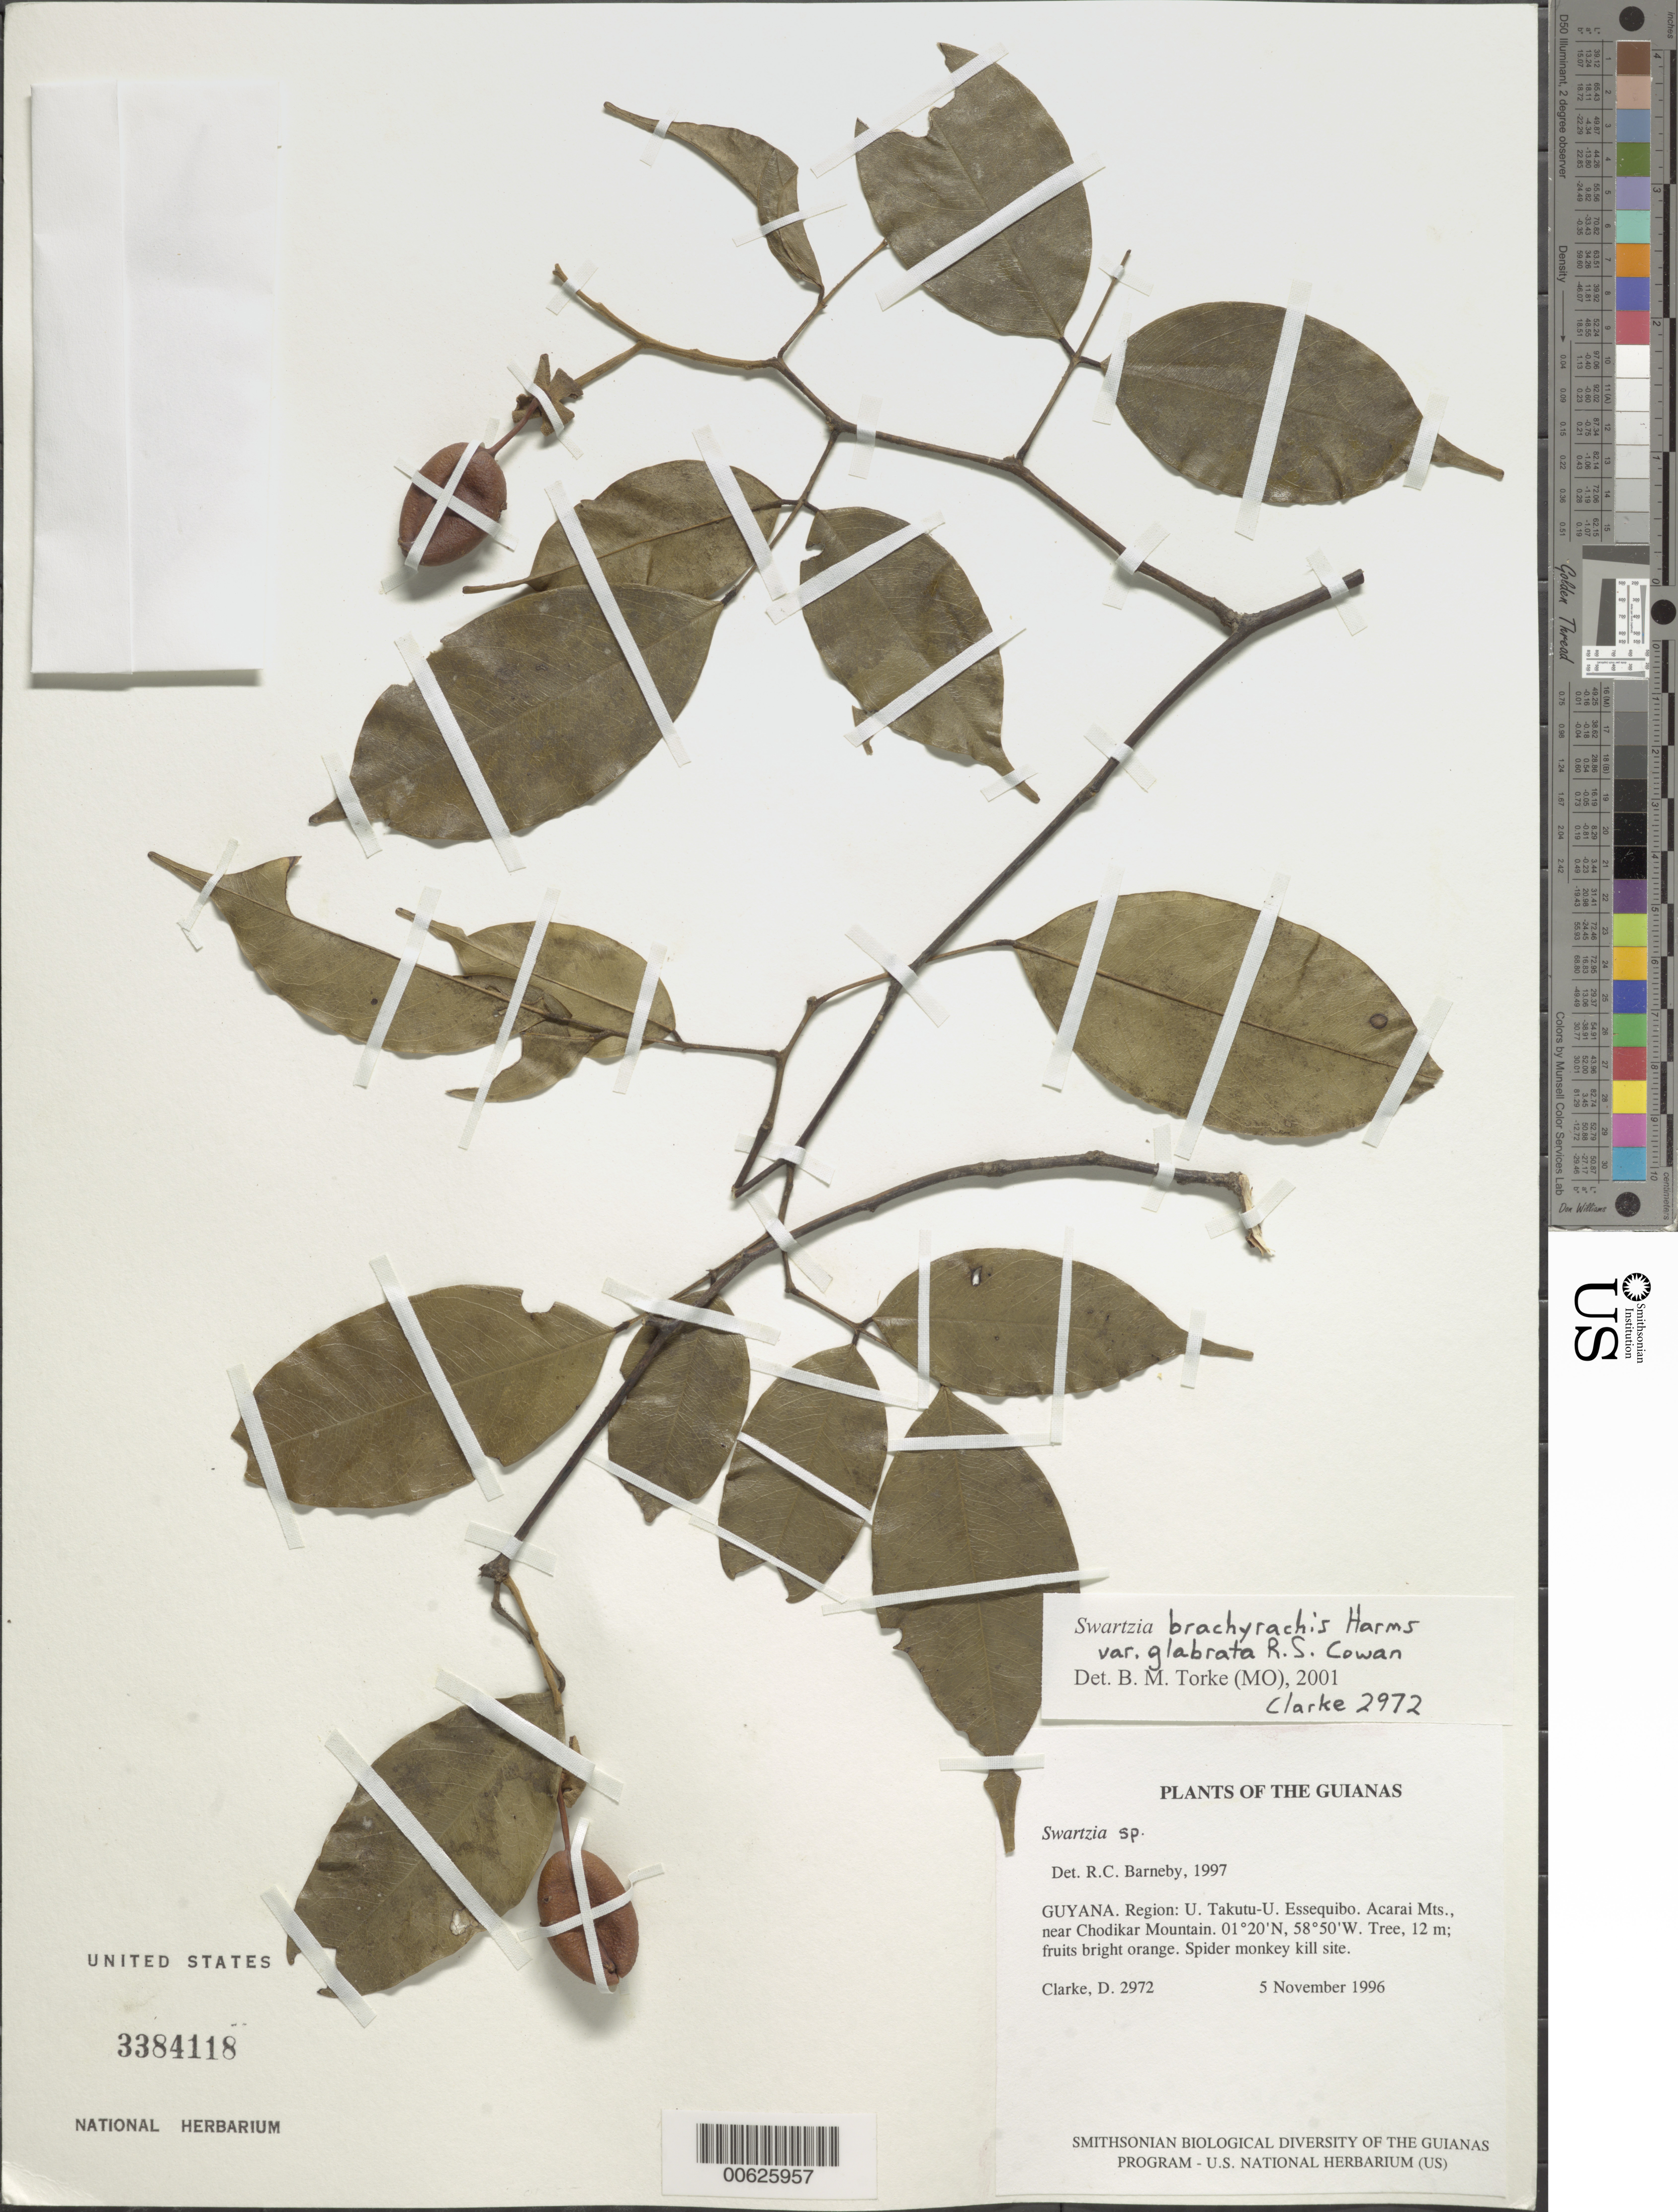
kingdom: Plantae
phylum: Tracheophyta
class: Magnoliopsida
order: Fabales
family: Fabaceae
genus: Swartzia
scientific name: Swartzia brachyrachis var. glabrata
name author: R.S. Cowan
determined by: Torke, B. M., (MO)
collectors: H. D. Clarke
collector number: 2972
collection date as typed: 5 November 1996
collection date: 1996-11-05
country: Guyana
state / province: U. Takutu-U. Essequibo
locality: Acarai Mts., near Chodikar Mountain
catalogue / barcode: US 3384118